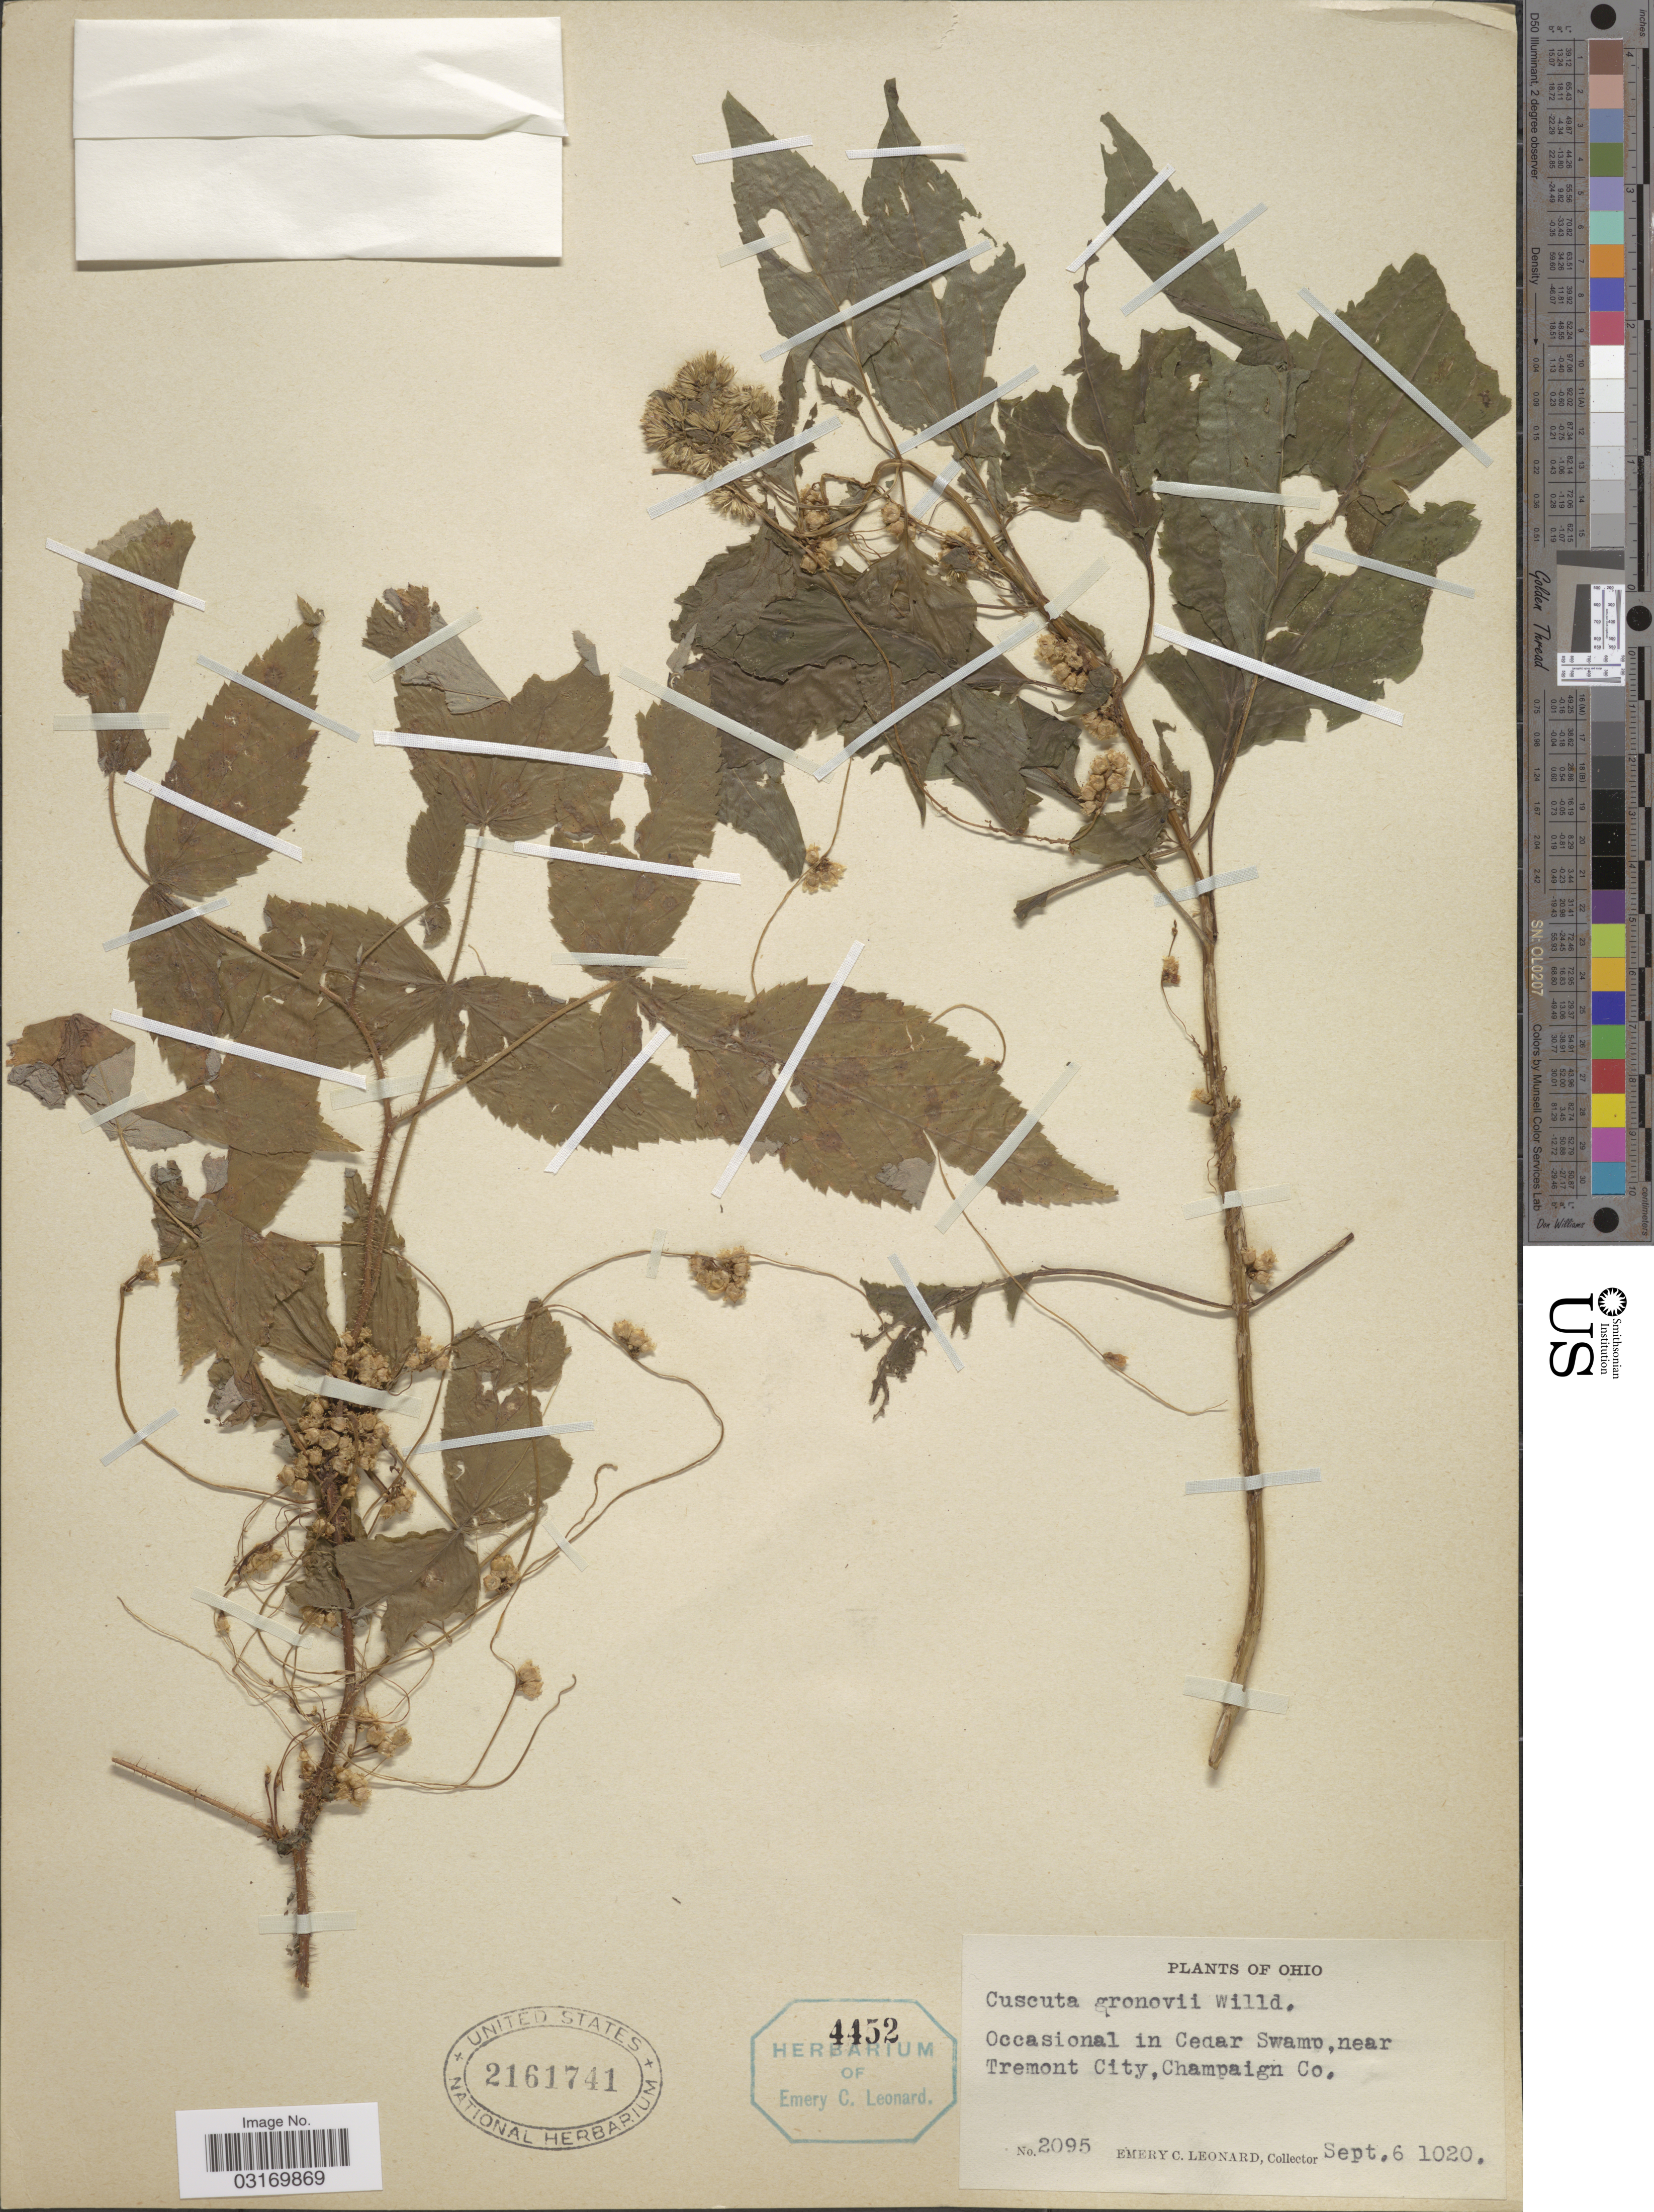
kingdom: Plantae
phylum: Tracheophyta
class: Magnoliopsida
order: Solanales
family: Convolvulaceae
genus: Cuscuta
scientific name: Cuscuta gronovii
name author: Willd. ex Schult.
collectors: E. C. Leonard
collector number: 2095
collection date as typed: Sept. 6 1020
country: United States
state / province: Ohio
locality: Occasional in Cedar Swamp, near Tremont City, Champaign Co.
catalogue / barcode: US 2161741